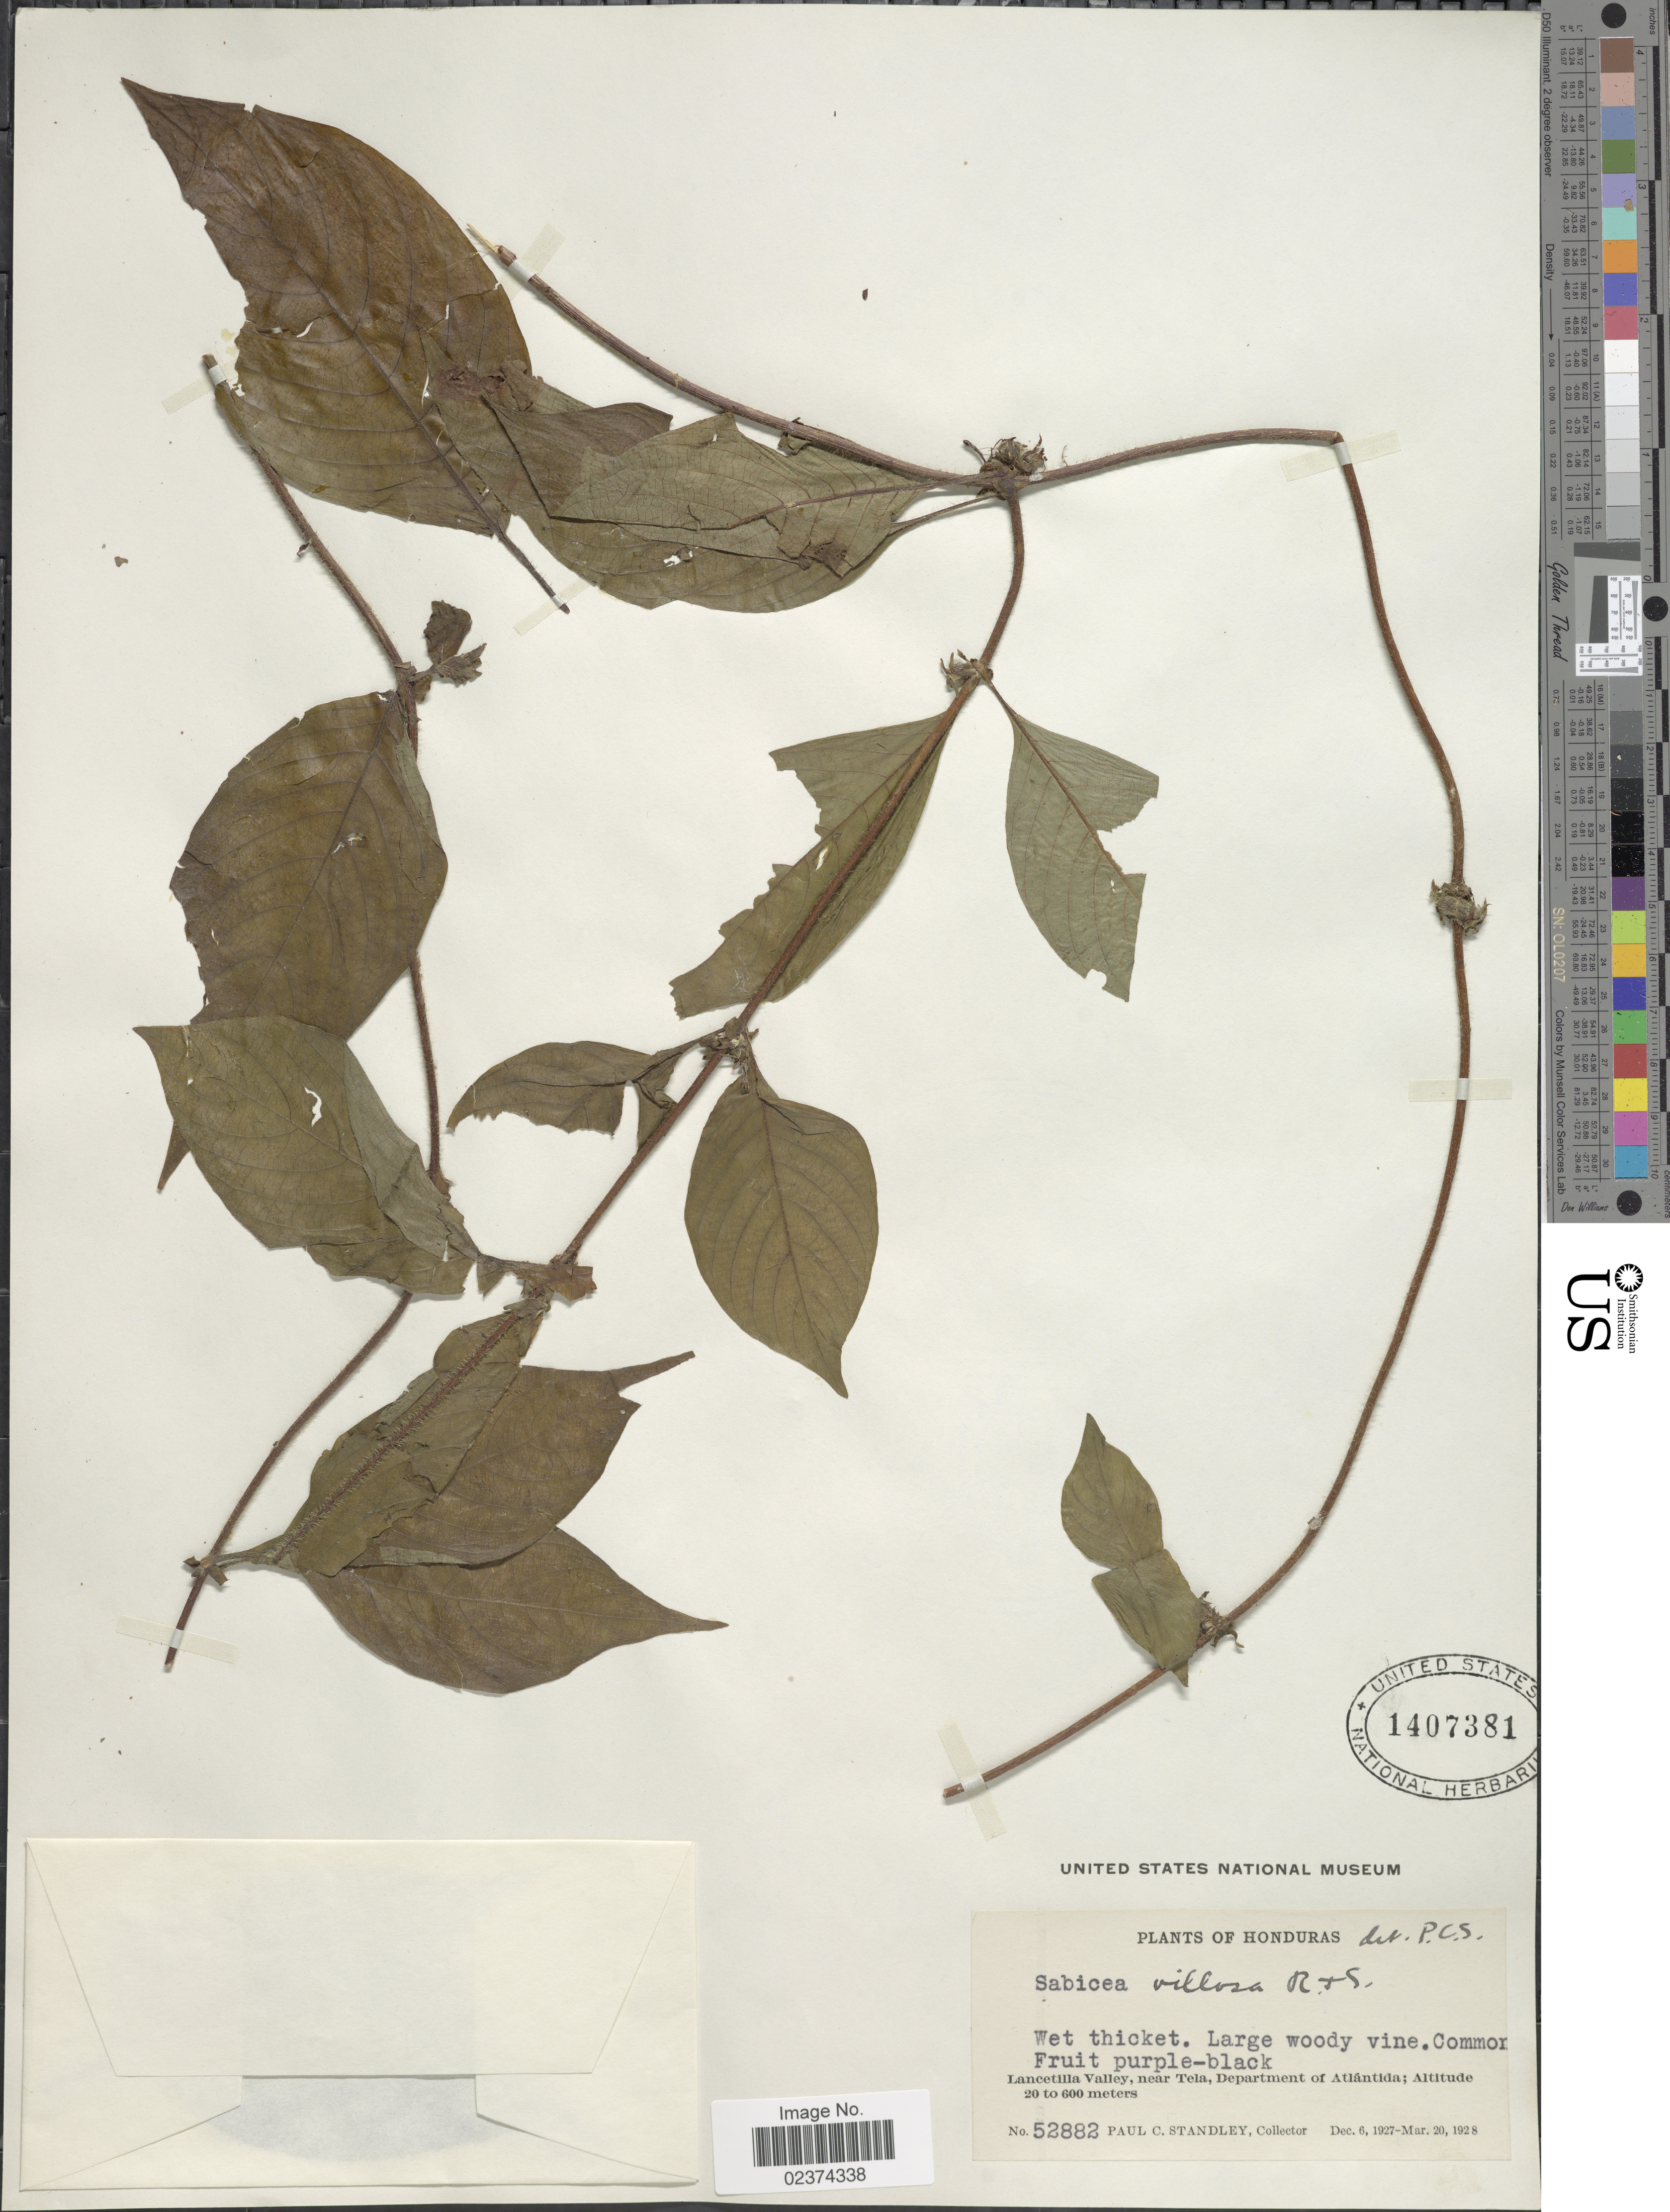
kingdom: Plantae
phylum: Tracheophyta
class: Magnoliopsida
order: Gentianales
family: Rubiaceae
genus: Sabicea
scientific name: Sabicea hirsuta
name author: Kunth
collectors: P. C. Standley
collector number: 52882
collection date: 1927-12-06/1928-03-20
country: Honduras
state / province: Atlántida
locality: Lancetilla Valley, near Tela, Department of Atlántida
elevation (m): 20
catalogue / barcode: US 1407381